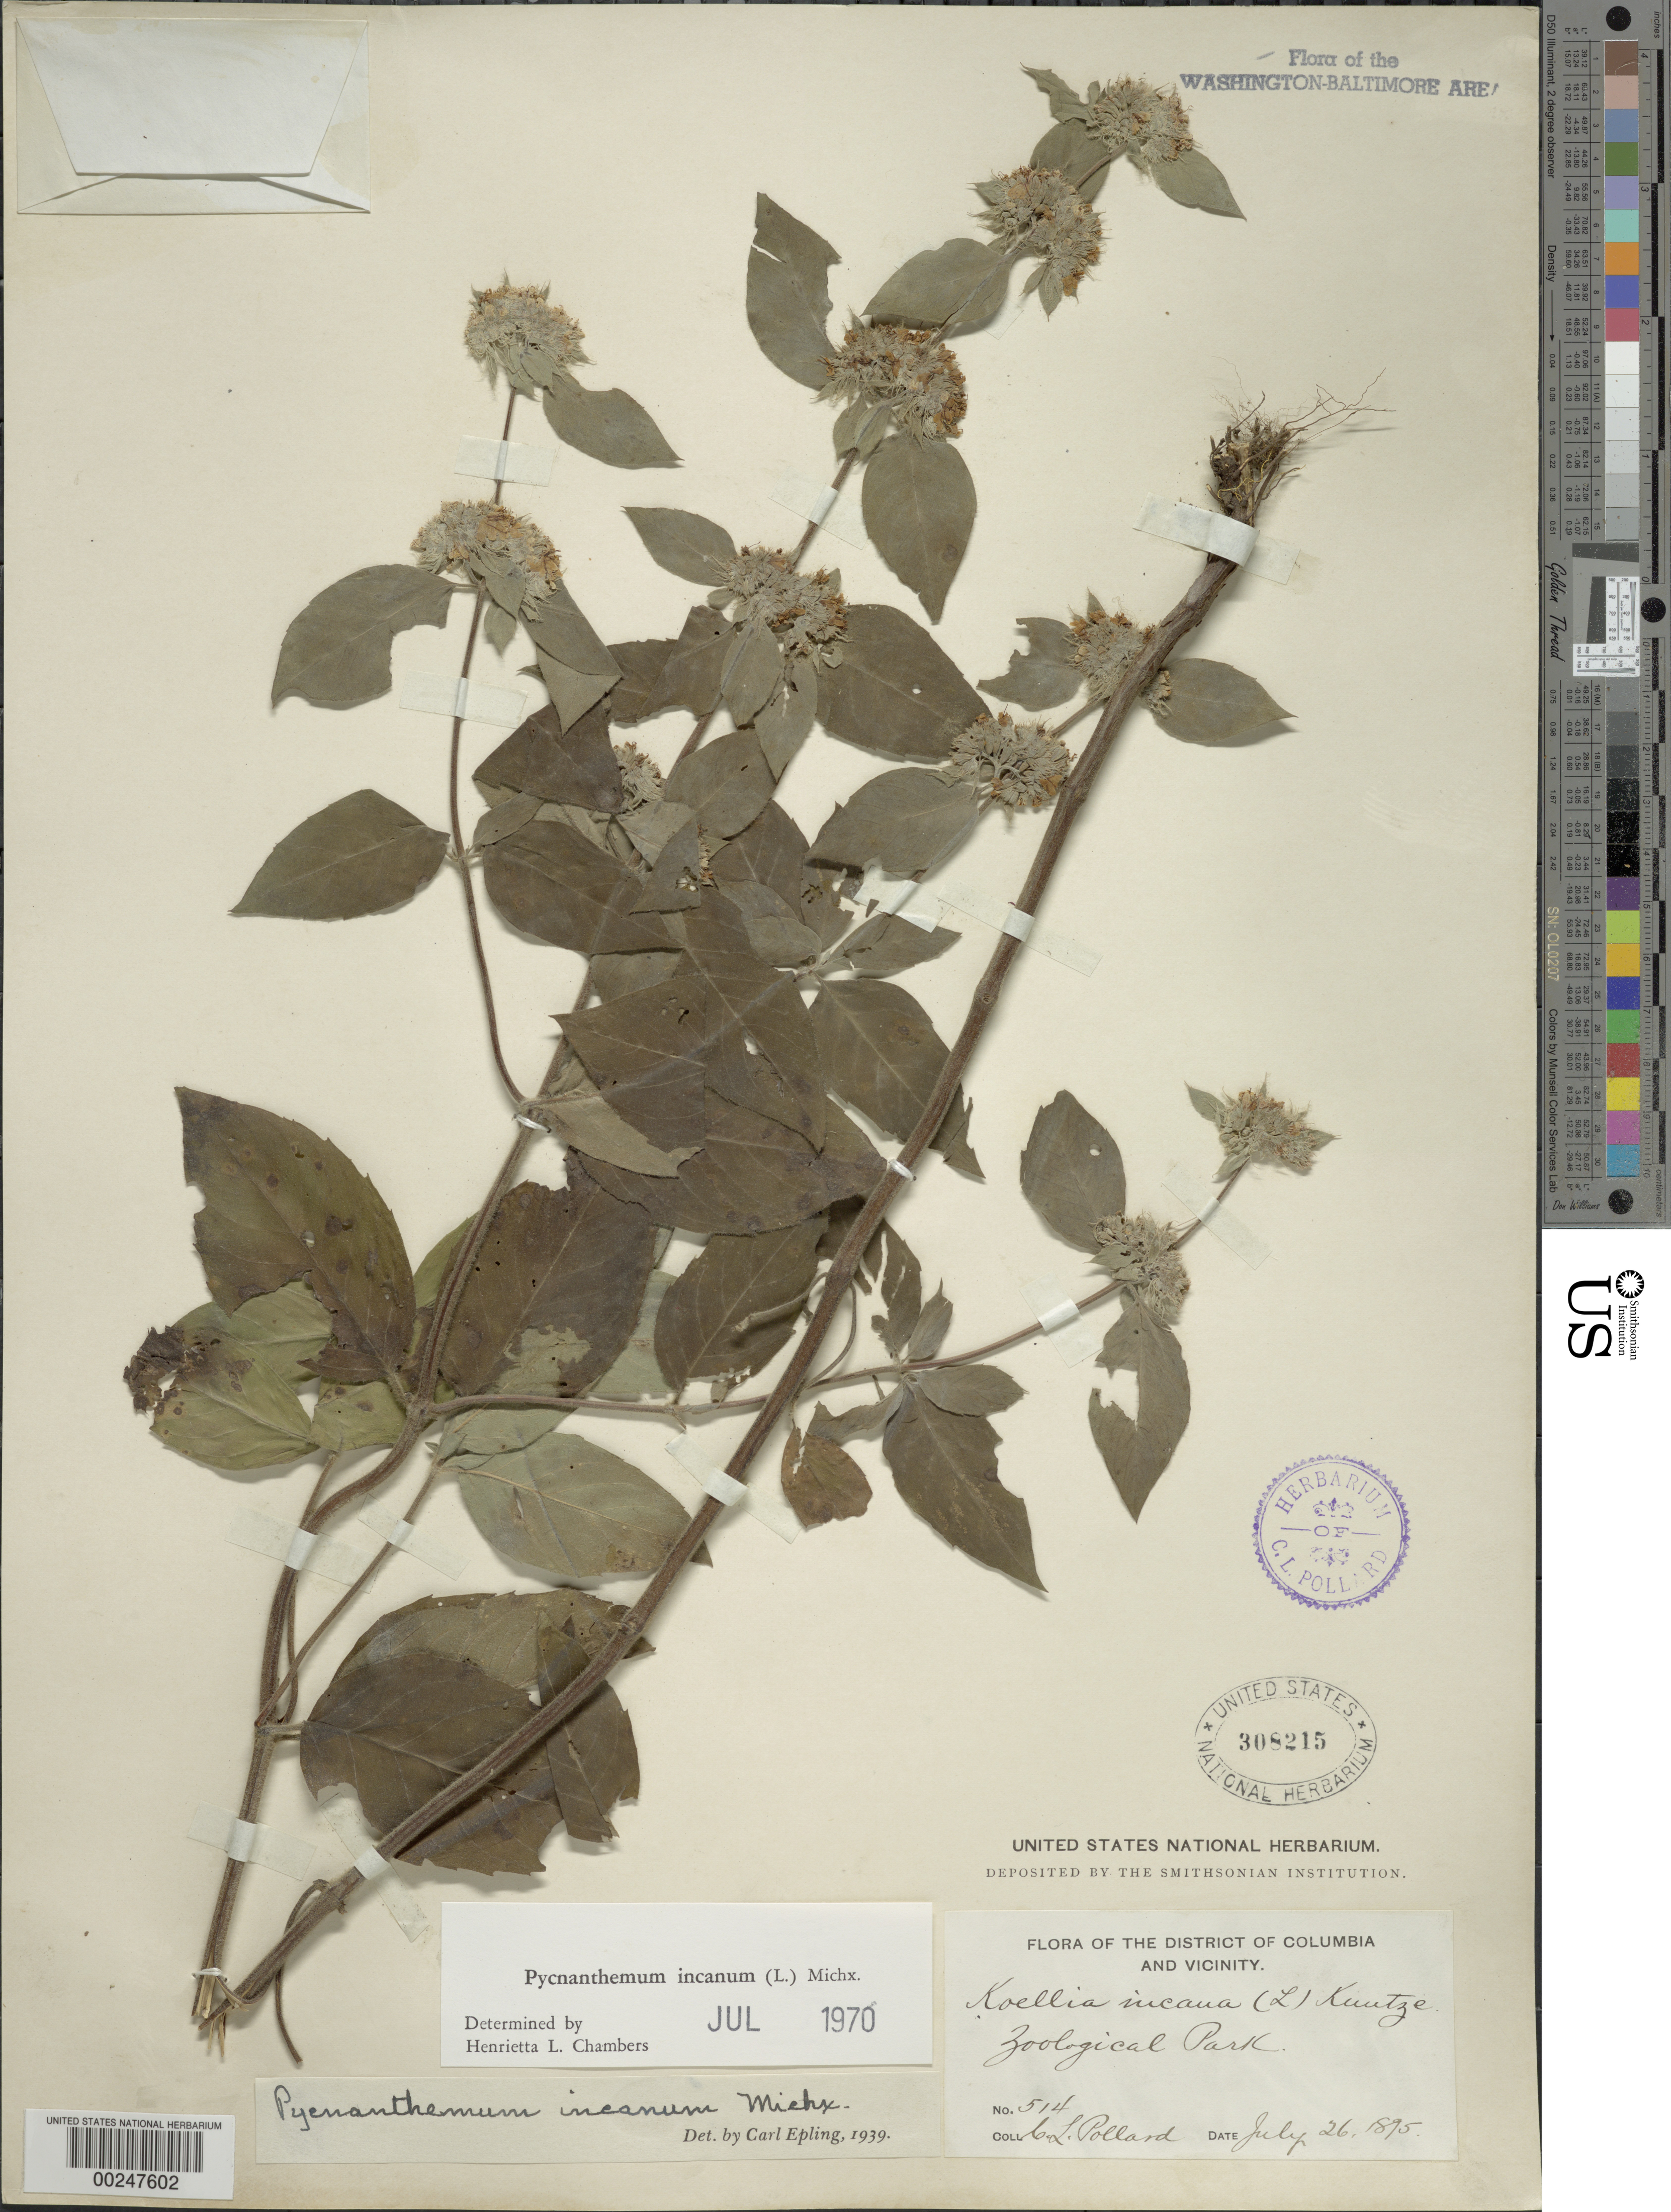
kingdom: Plantae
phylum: Tracheophyta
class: Magnoliopsida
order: Lamiales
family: Lamiaceae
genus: Pycnanthemum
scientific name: Pycnanthemum incanum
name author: (L.) Michx.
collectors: C. L. Pollard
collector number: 514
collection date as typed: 26 Jul 1895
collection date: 1895-07-26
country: United States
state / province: District of Columbia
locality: Zoological Park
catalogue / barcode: US 308215